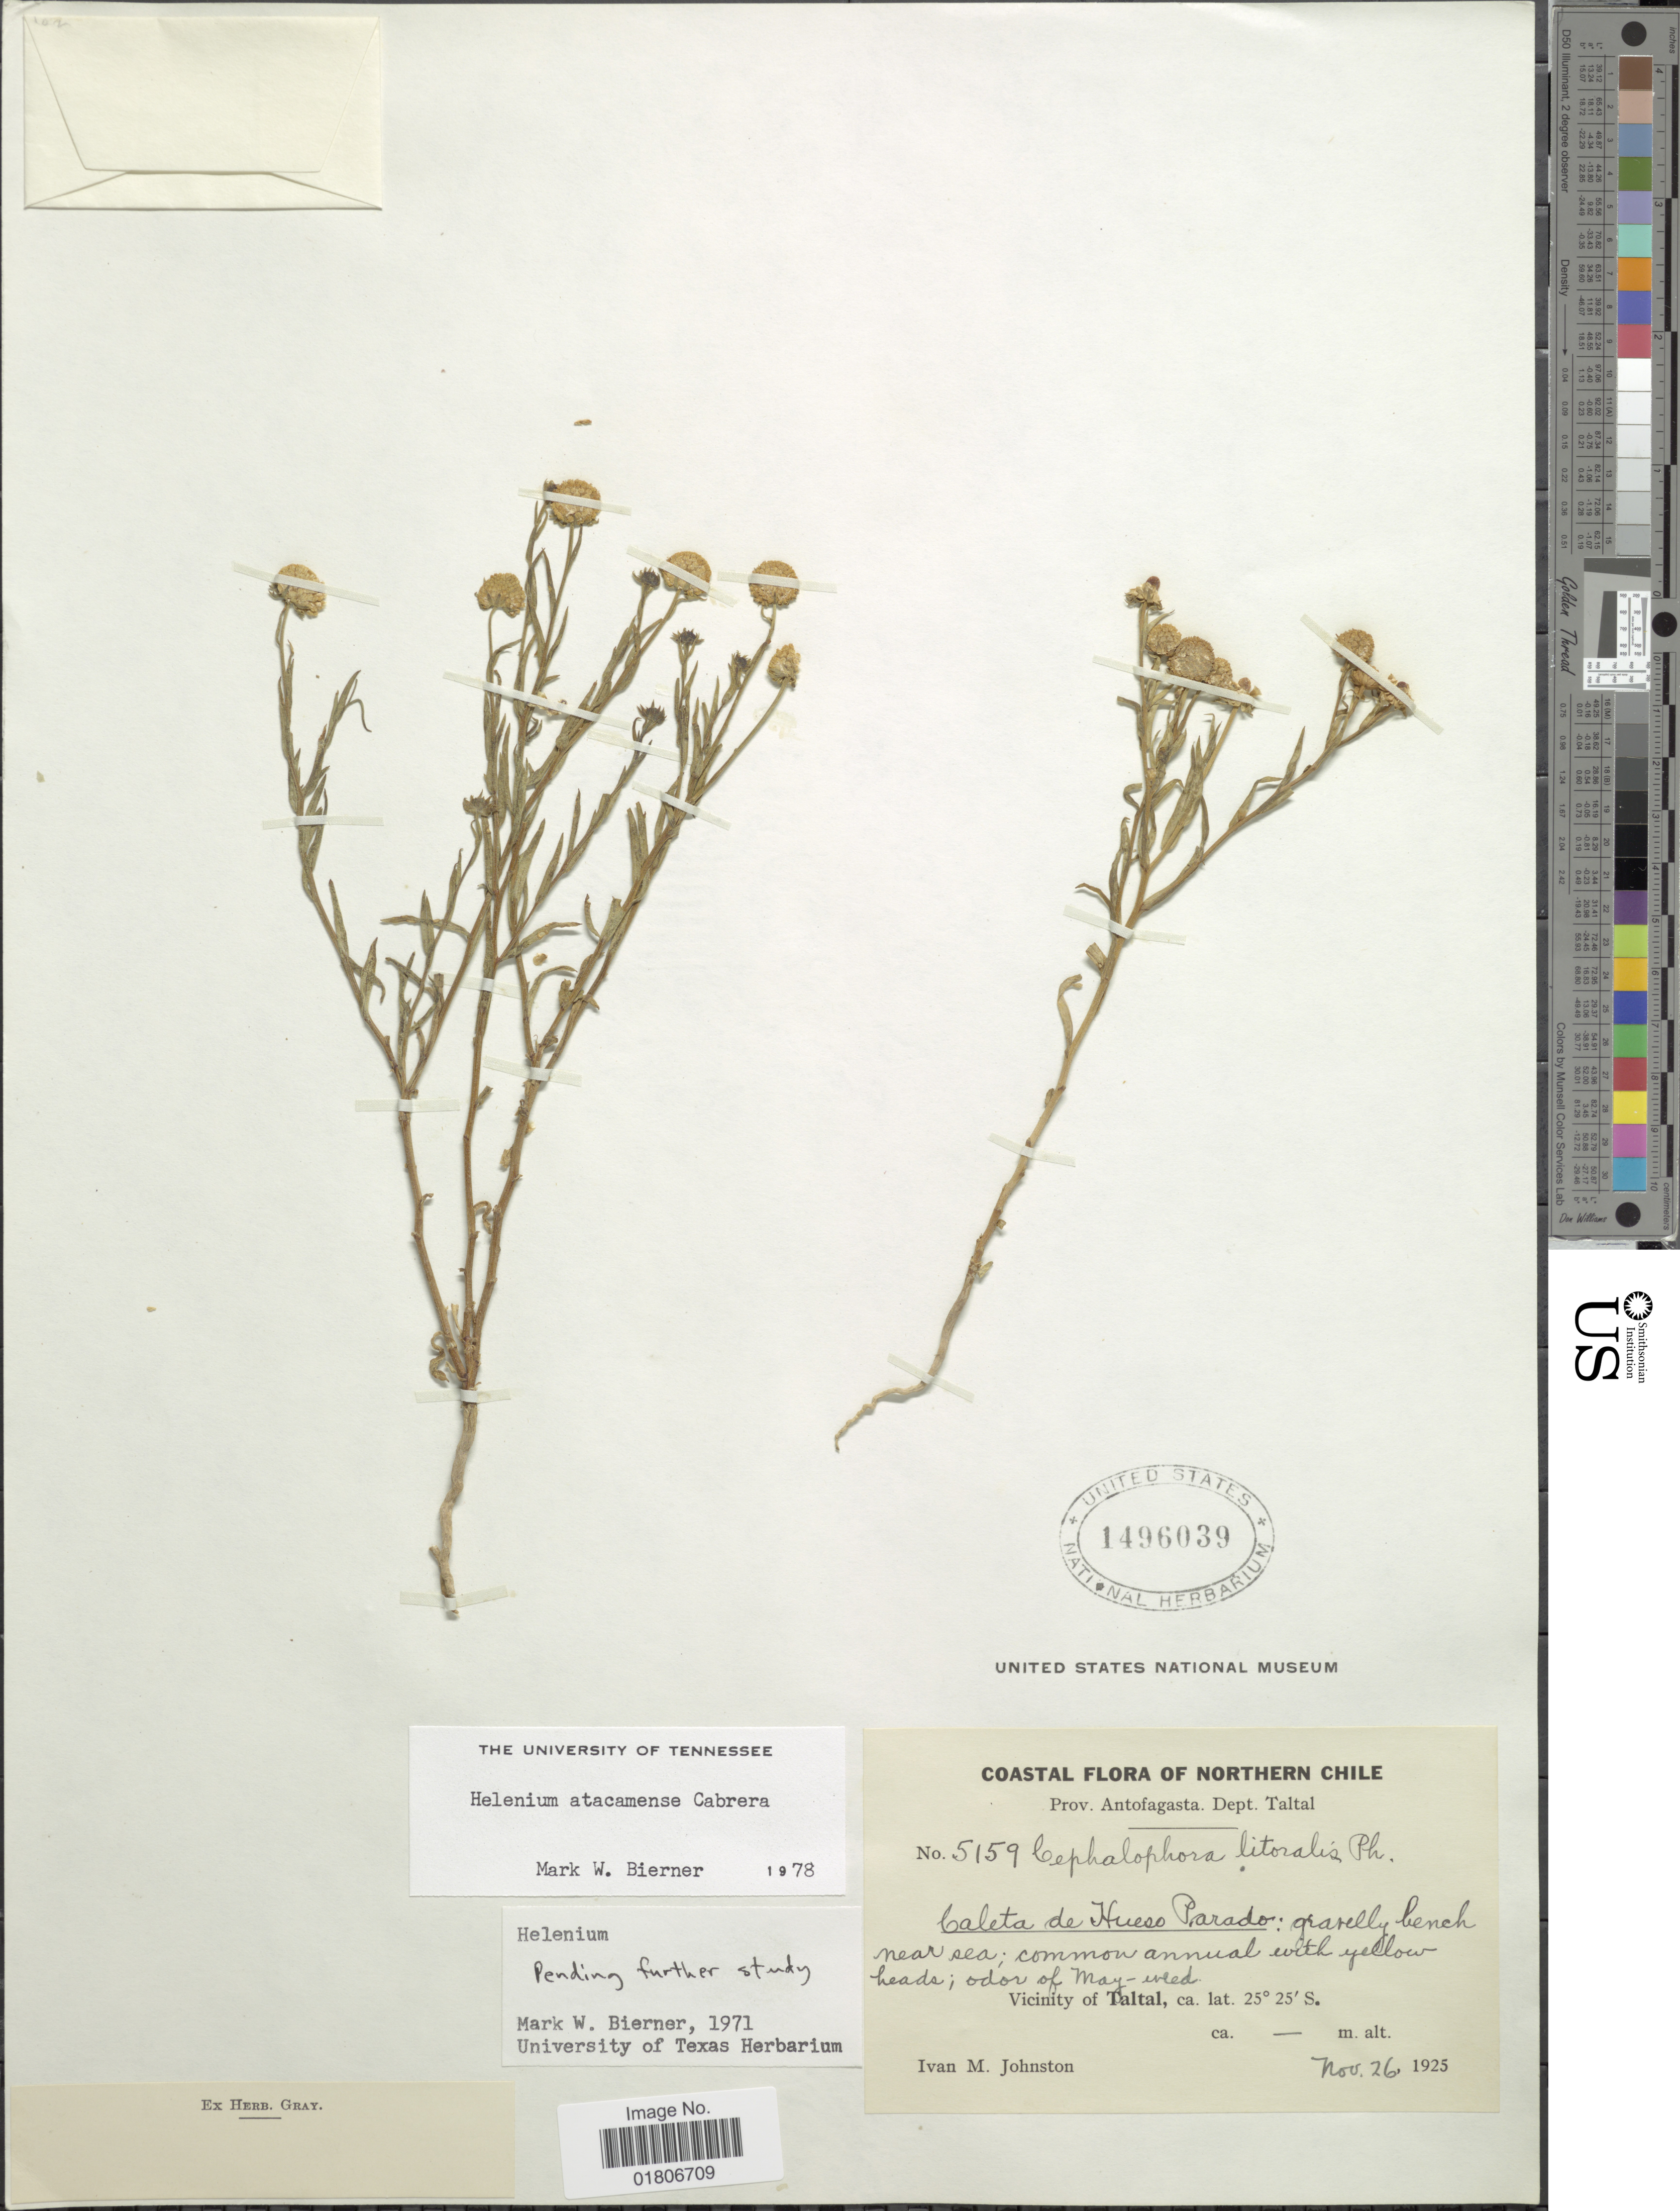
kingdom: Plantae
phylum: Tracheophyta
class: Magnoliopsida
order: Asterales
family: Asteraceae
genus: Helenium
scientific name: Helenium atacamense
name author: Cabrera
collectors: I.M. Johnston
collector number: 5159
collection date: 1925-11-26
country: Chile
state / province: Antofagasta (II)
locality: Coastal. Northern Chile. Vicinity of Taltal. Dept. Taltal. Caleta de Hueso Parado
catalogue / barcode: US 1496039